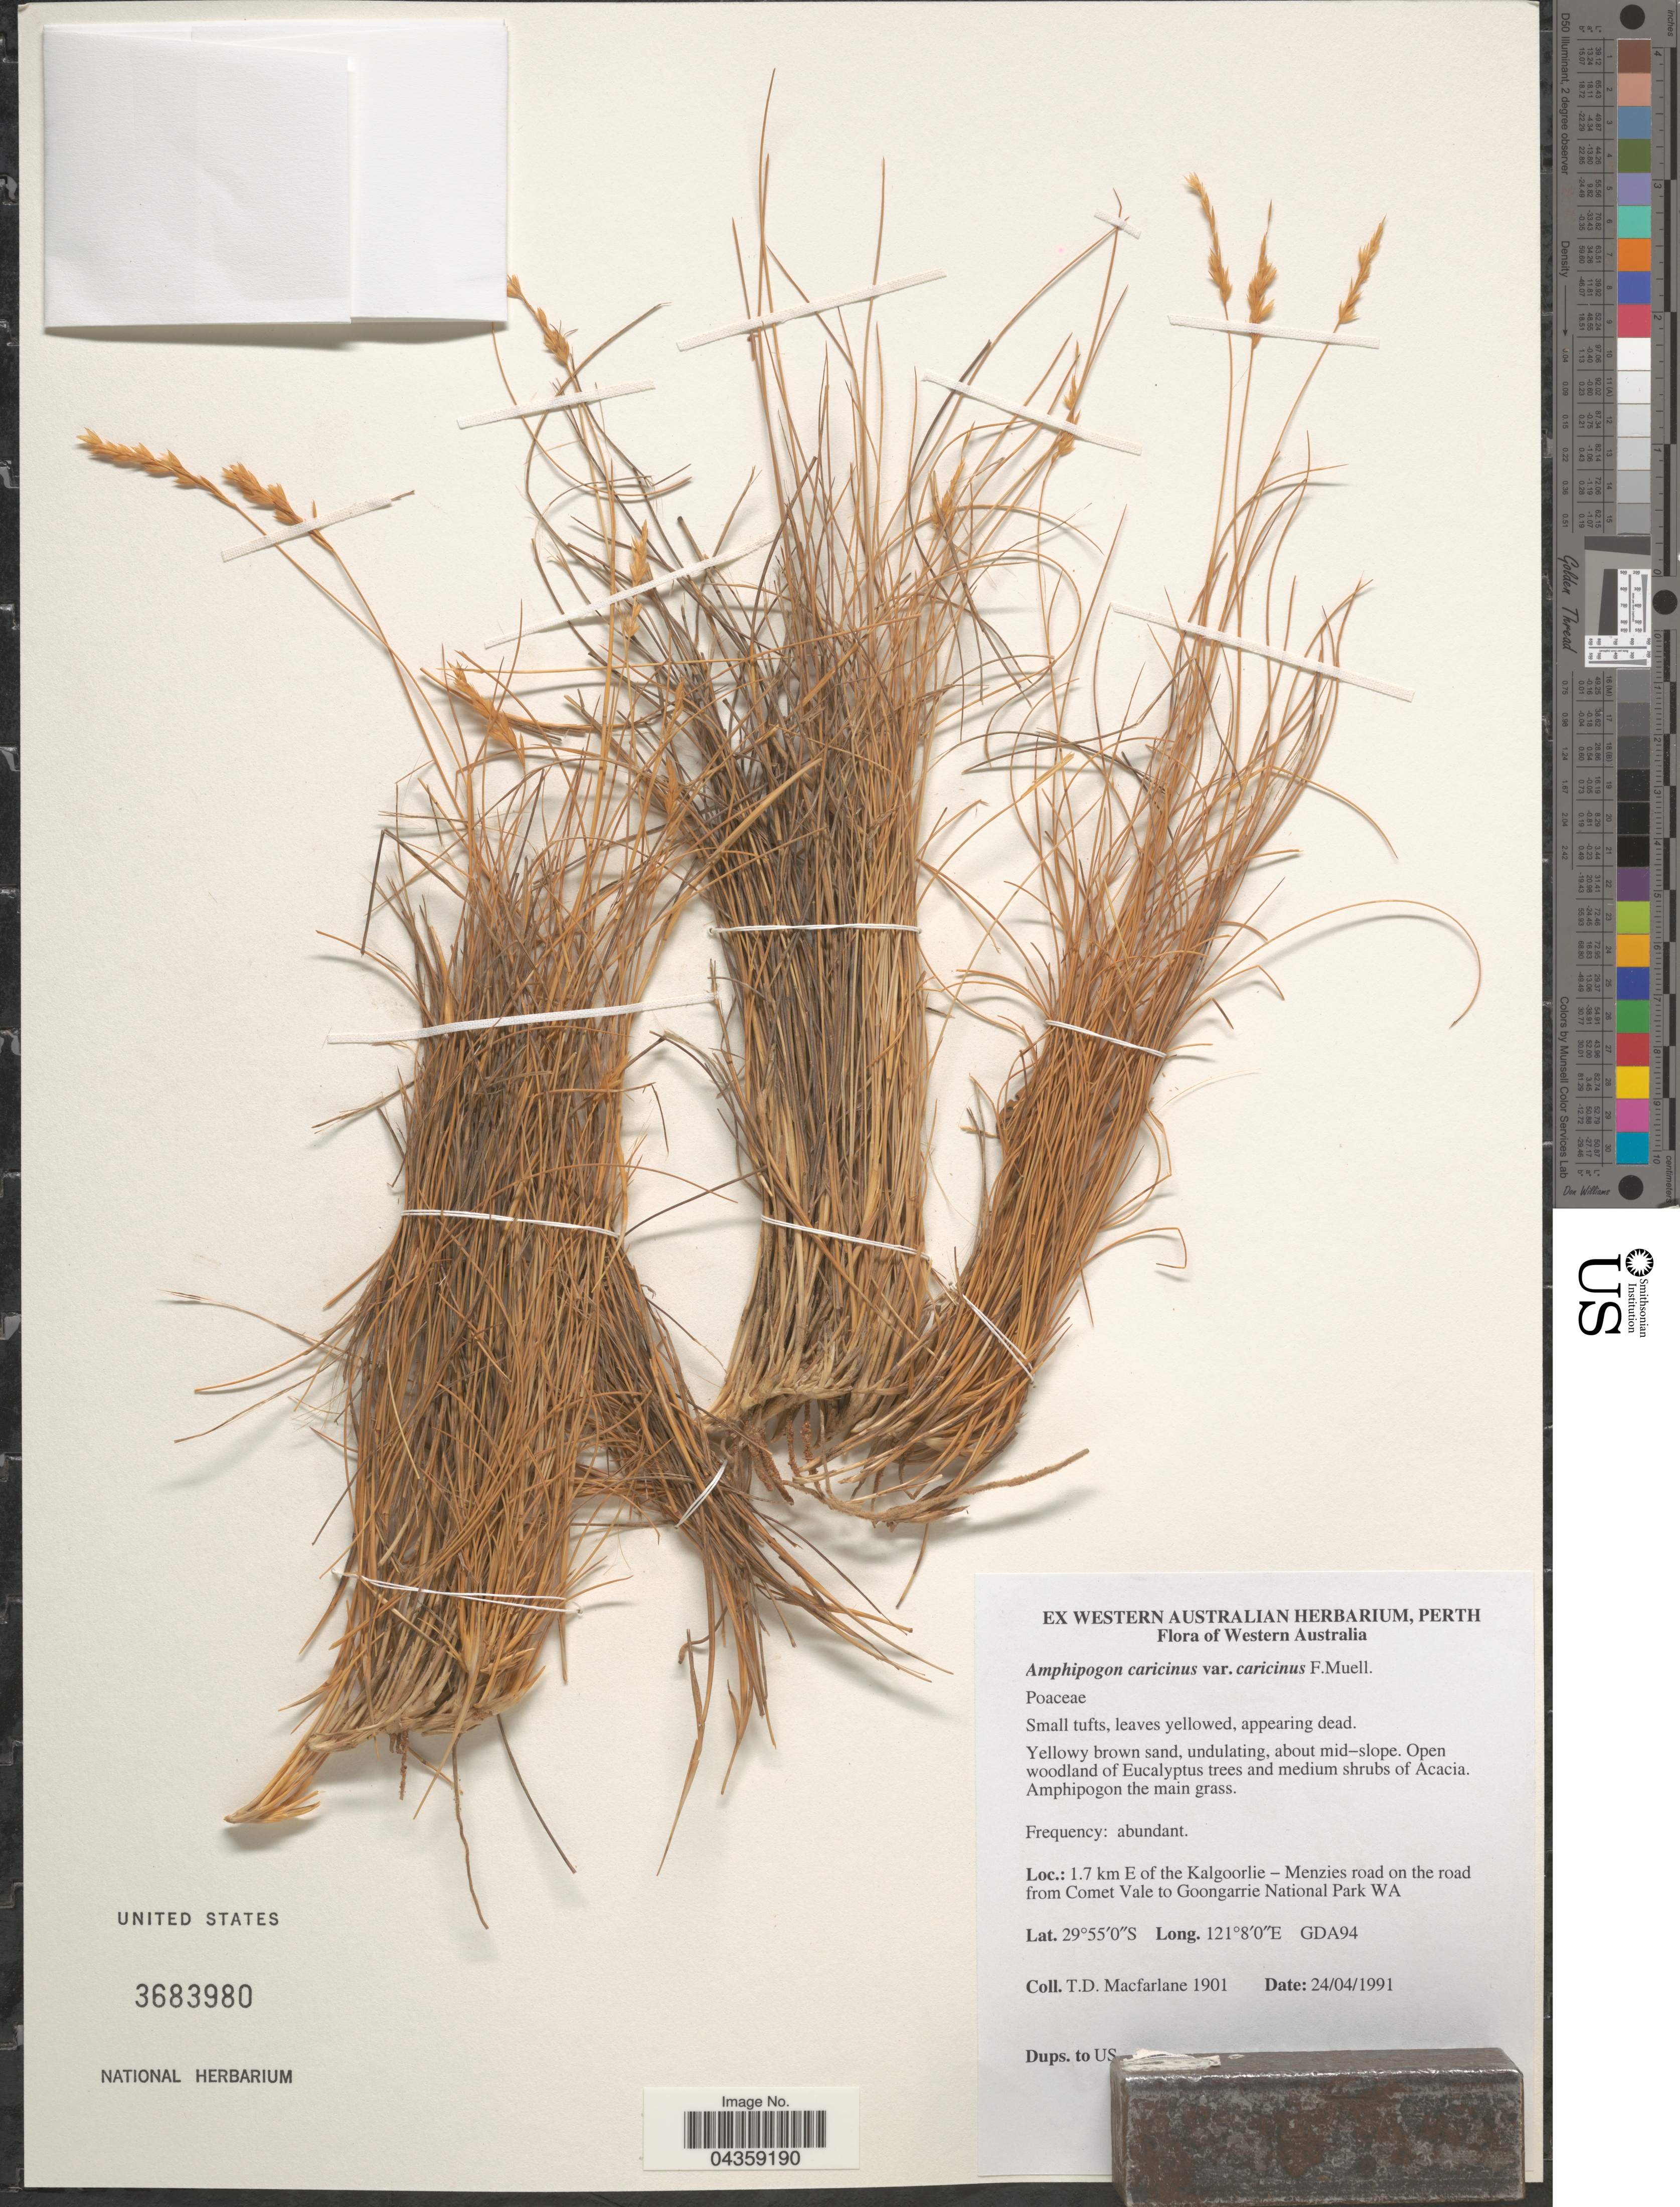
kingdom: Plantae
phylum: Tracheophyta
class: Liliopsida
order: Poales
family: Poaceae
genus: Amphipogon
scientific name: Amphipogon caricinus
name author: F. Muell.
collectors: T. Macfarlane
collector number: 1901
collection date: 1991-04-24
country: Australia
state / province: Western Australia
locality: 1.7 km E of the Kalgoorlie - Menzies road on the road from Comet Vale to Goongarie National Park WA. GDA94.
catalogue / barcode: US 3683980